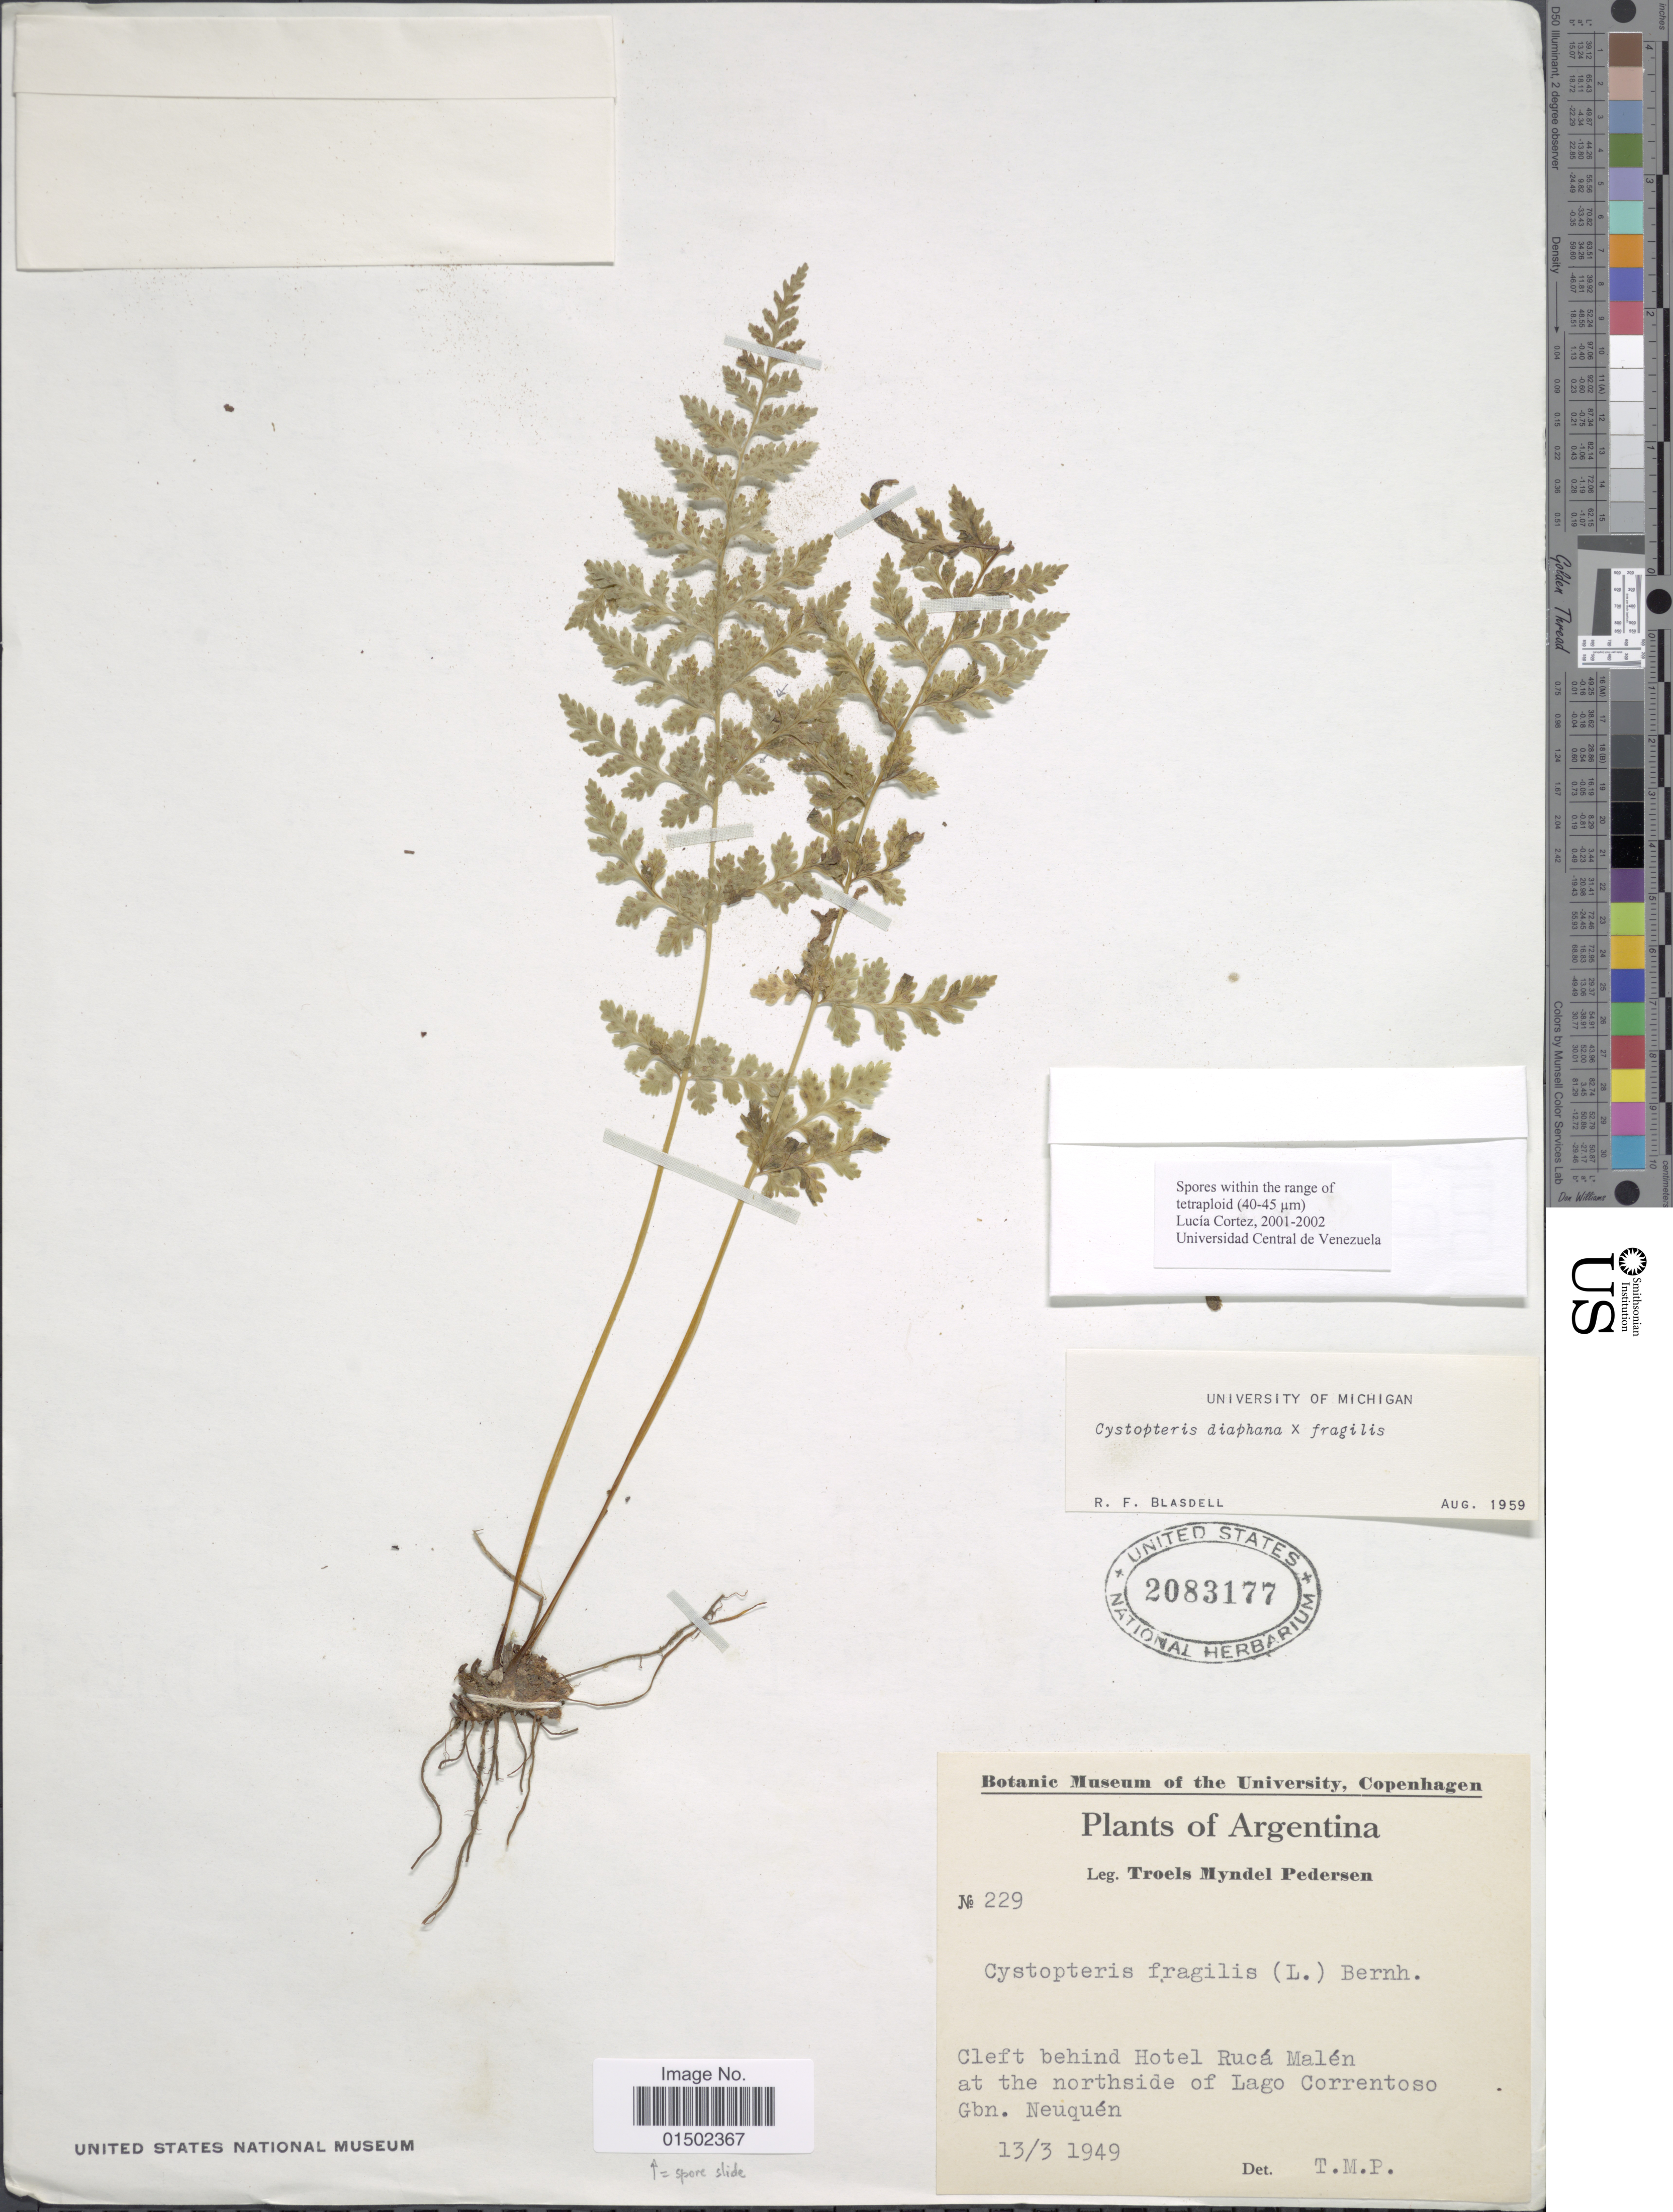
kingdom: Plantae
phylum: Tracheophyta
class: Polypodiopsida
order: Polypodiales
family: Cystopteridaceae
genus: Cystopteris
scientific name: Cystopteris diaphana x C. fragilis (L.) Bernh.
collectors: T. Pederson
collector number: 229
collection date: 1949-03-13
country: Argentina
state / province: Neuquen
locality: Cleft behind Hotel Ruca Malen at the northside of Lago Correntoso Gbn. Neuquen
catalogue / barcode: US 2083177